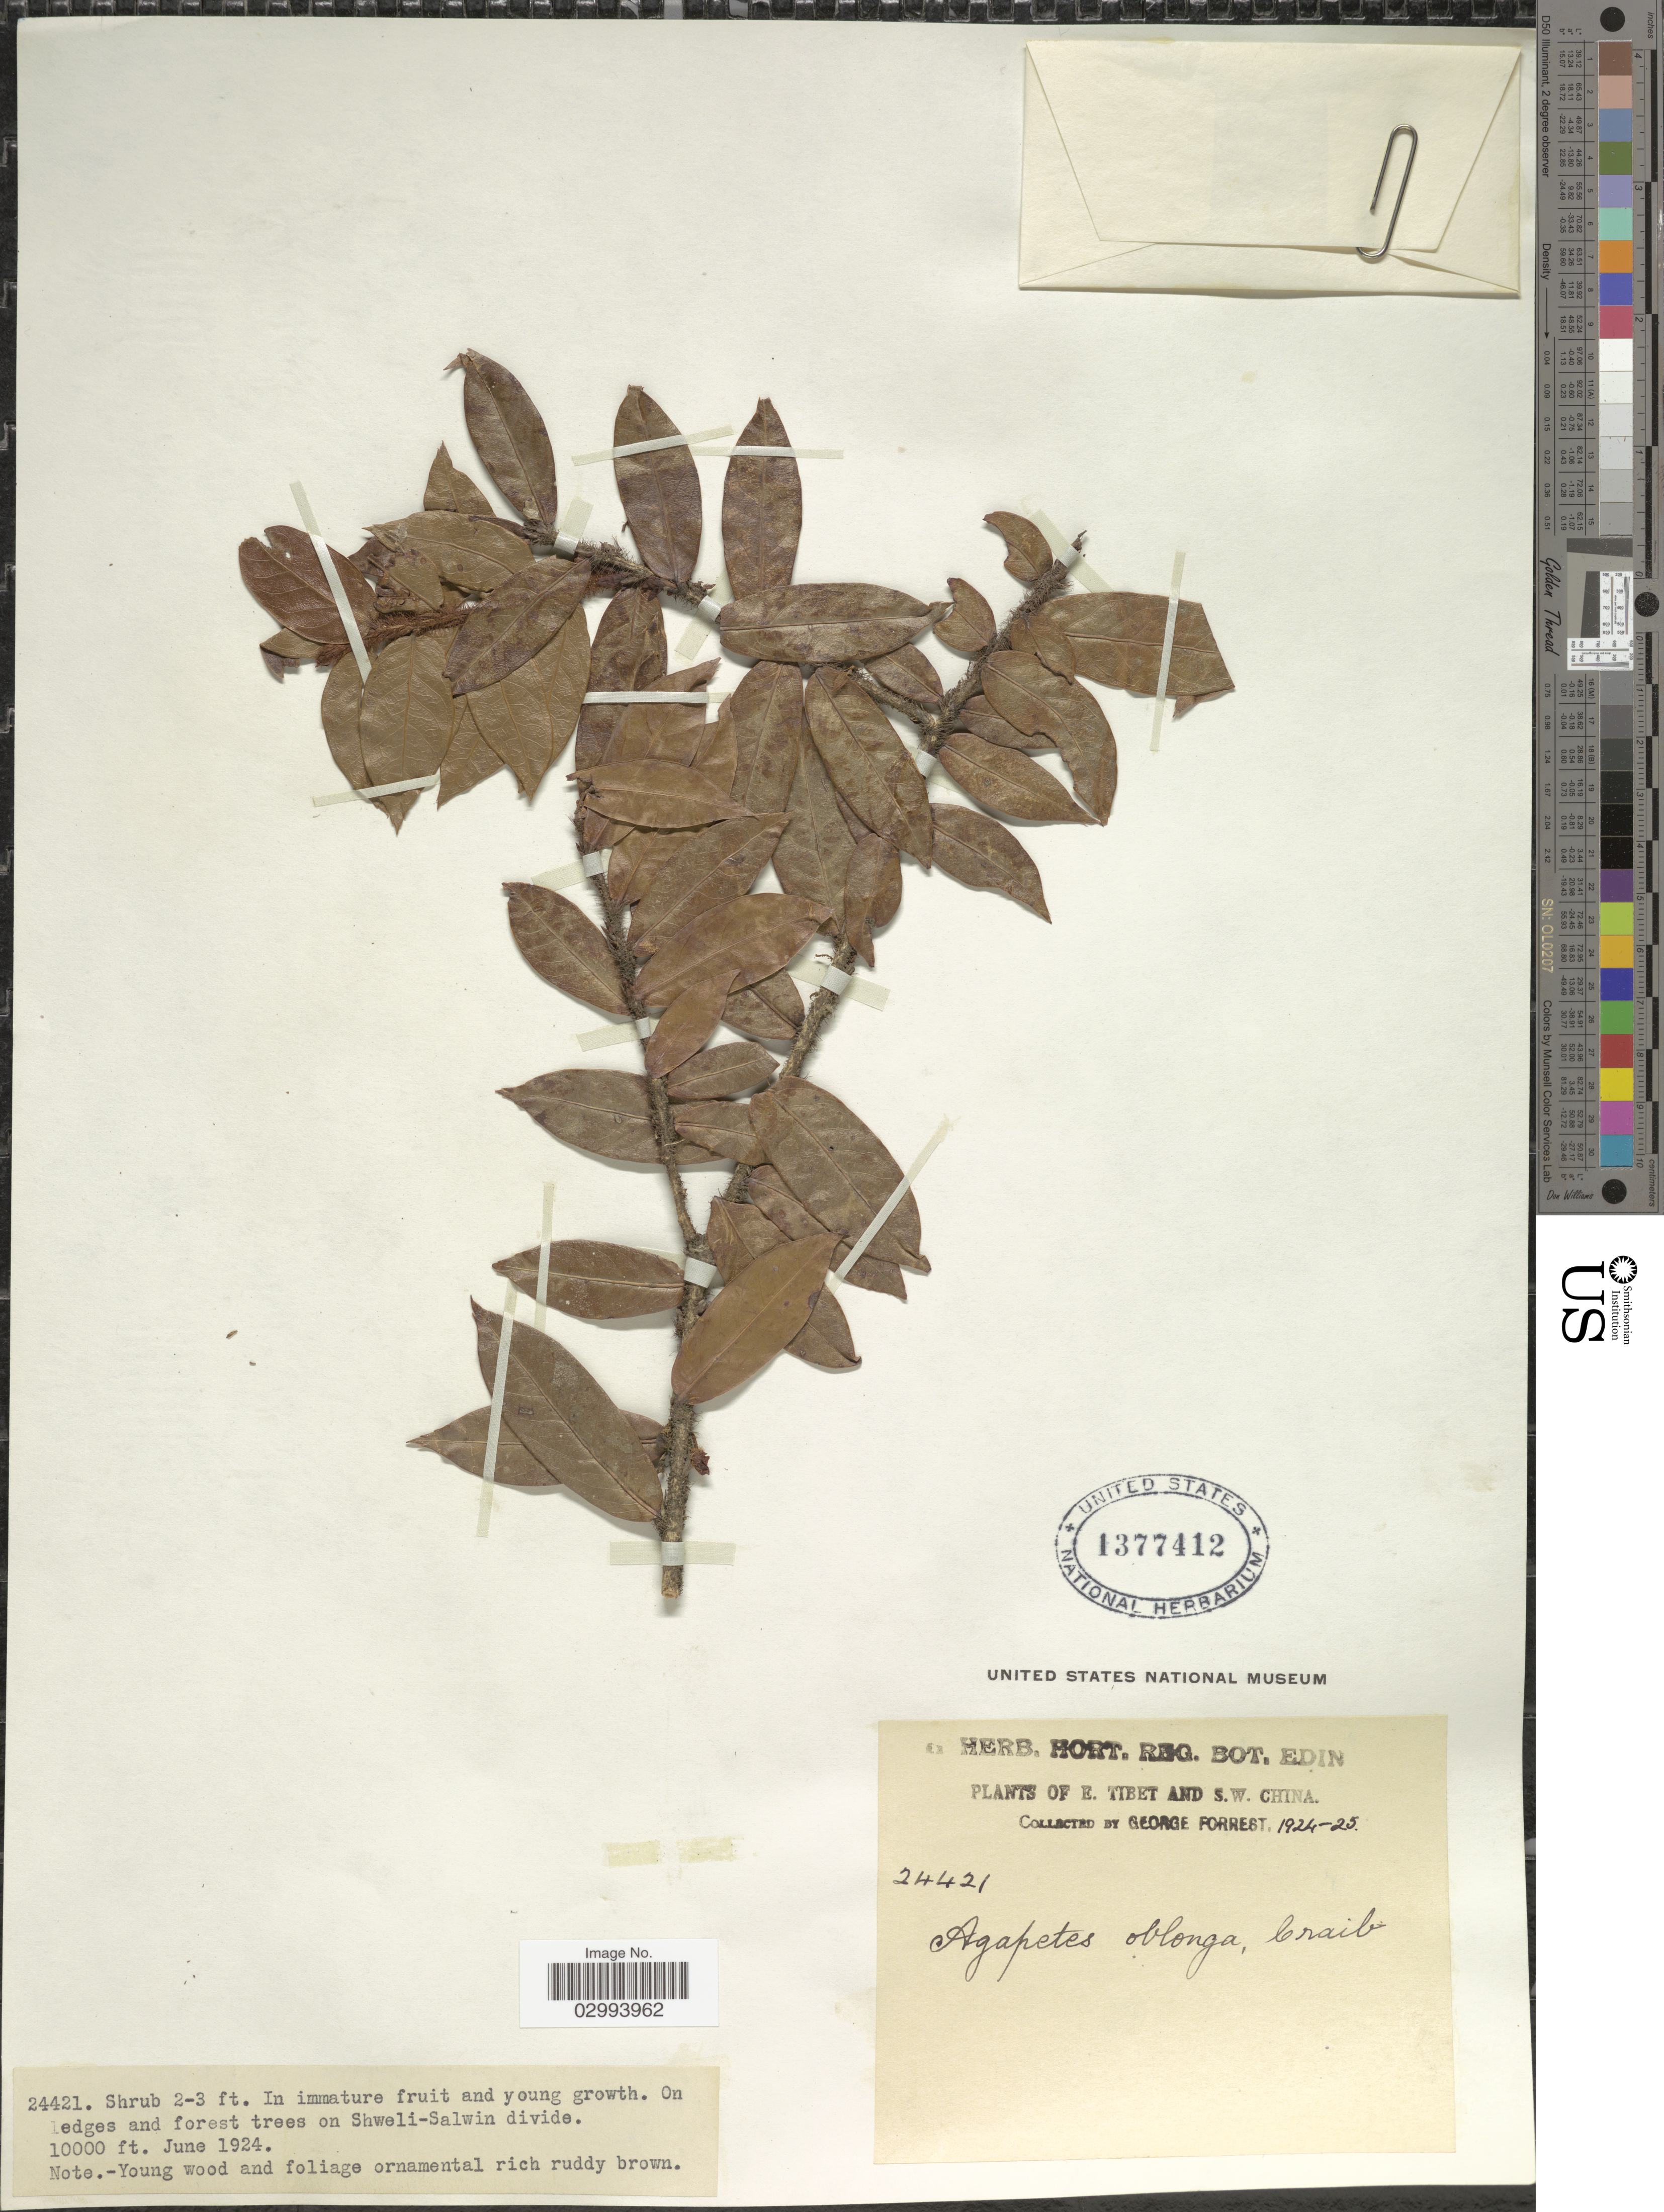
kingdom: Plantae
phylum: Tracheophyta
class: Magnoliopsida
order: Ericales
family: Ericaceae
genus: Agapetes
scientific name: Agapetes oblonga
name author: Craib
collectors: G. Forrest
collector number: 24421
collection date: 1924-06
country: China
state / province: Xizang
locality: E. Tibet and S. W. China. On ledges and forest trees on Shweli-Salwin divide.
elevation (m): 3048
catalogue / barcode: US 1377412